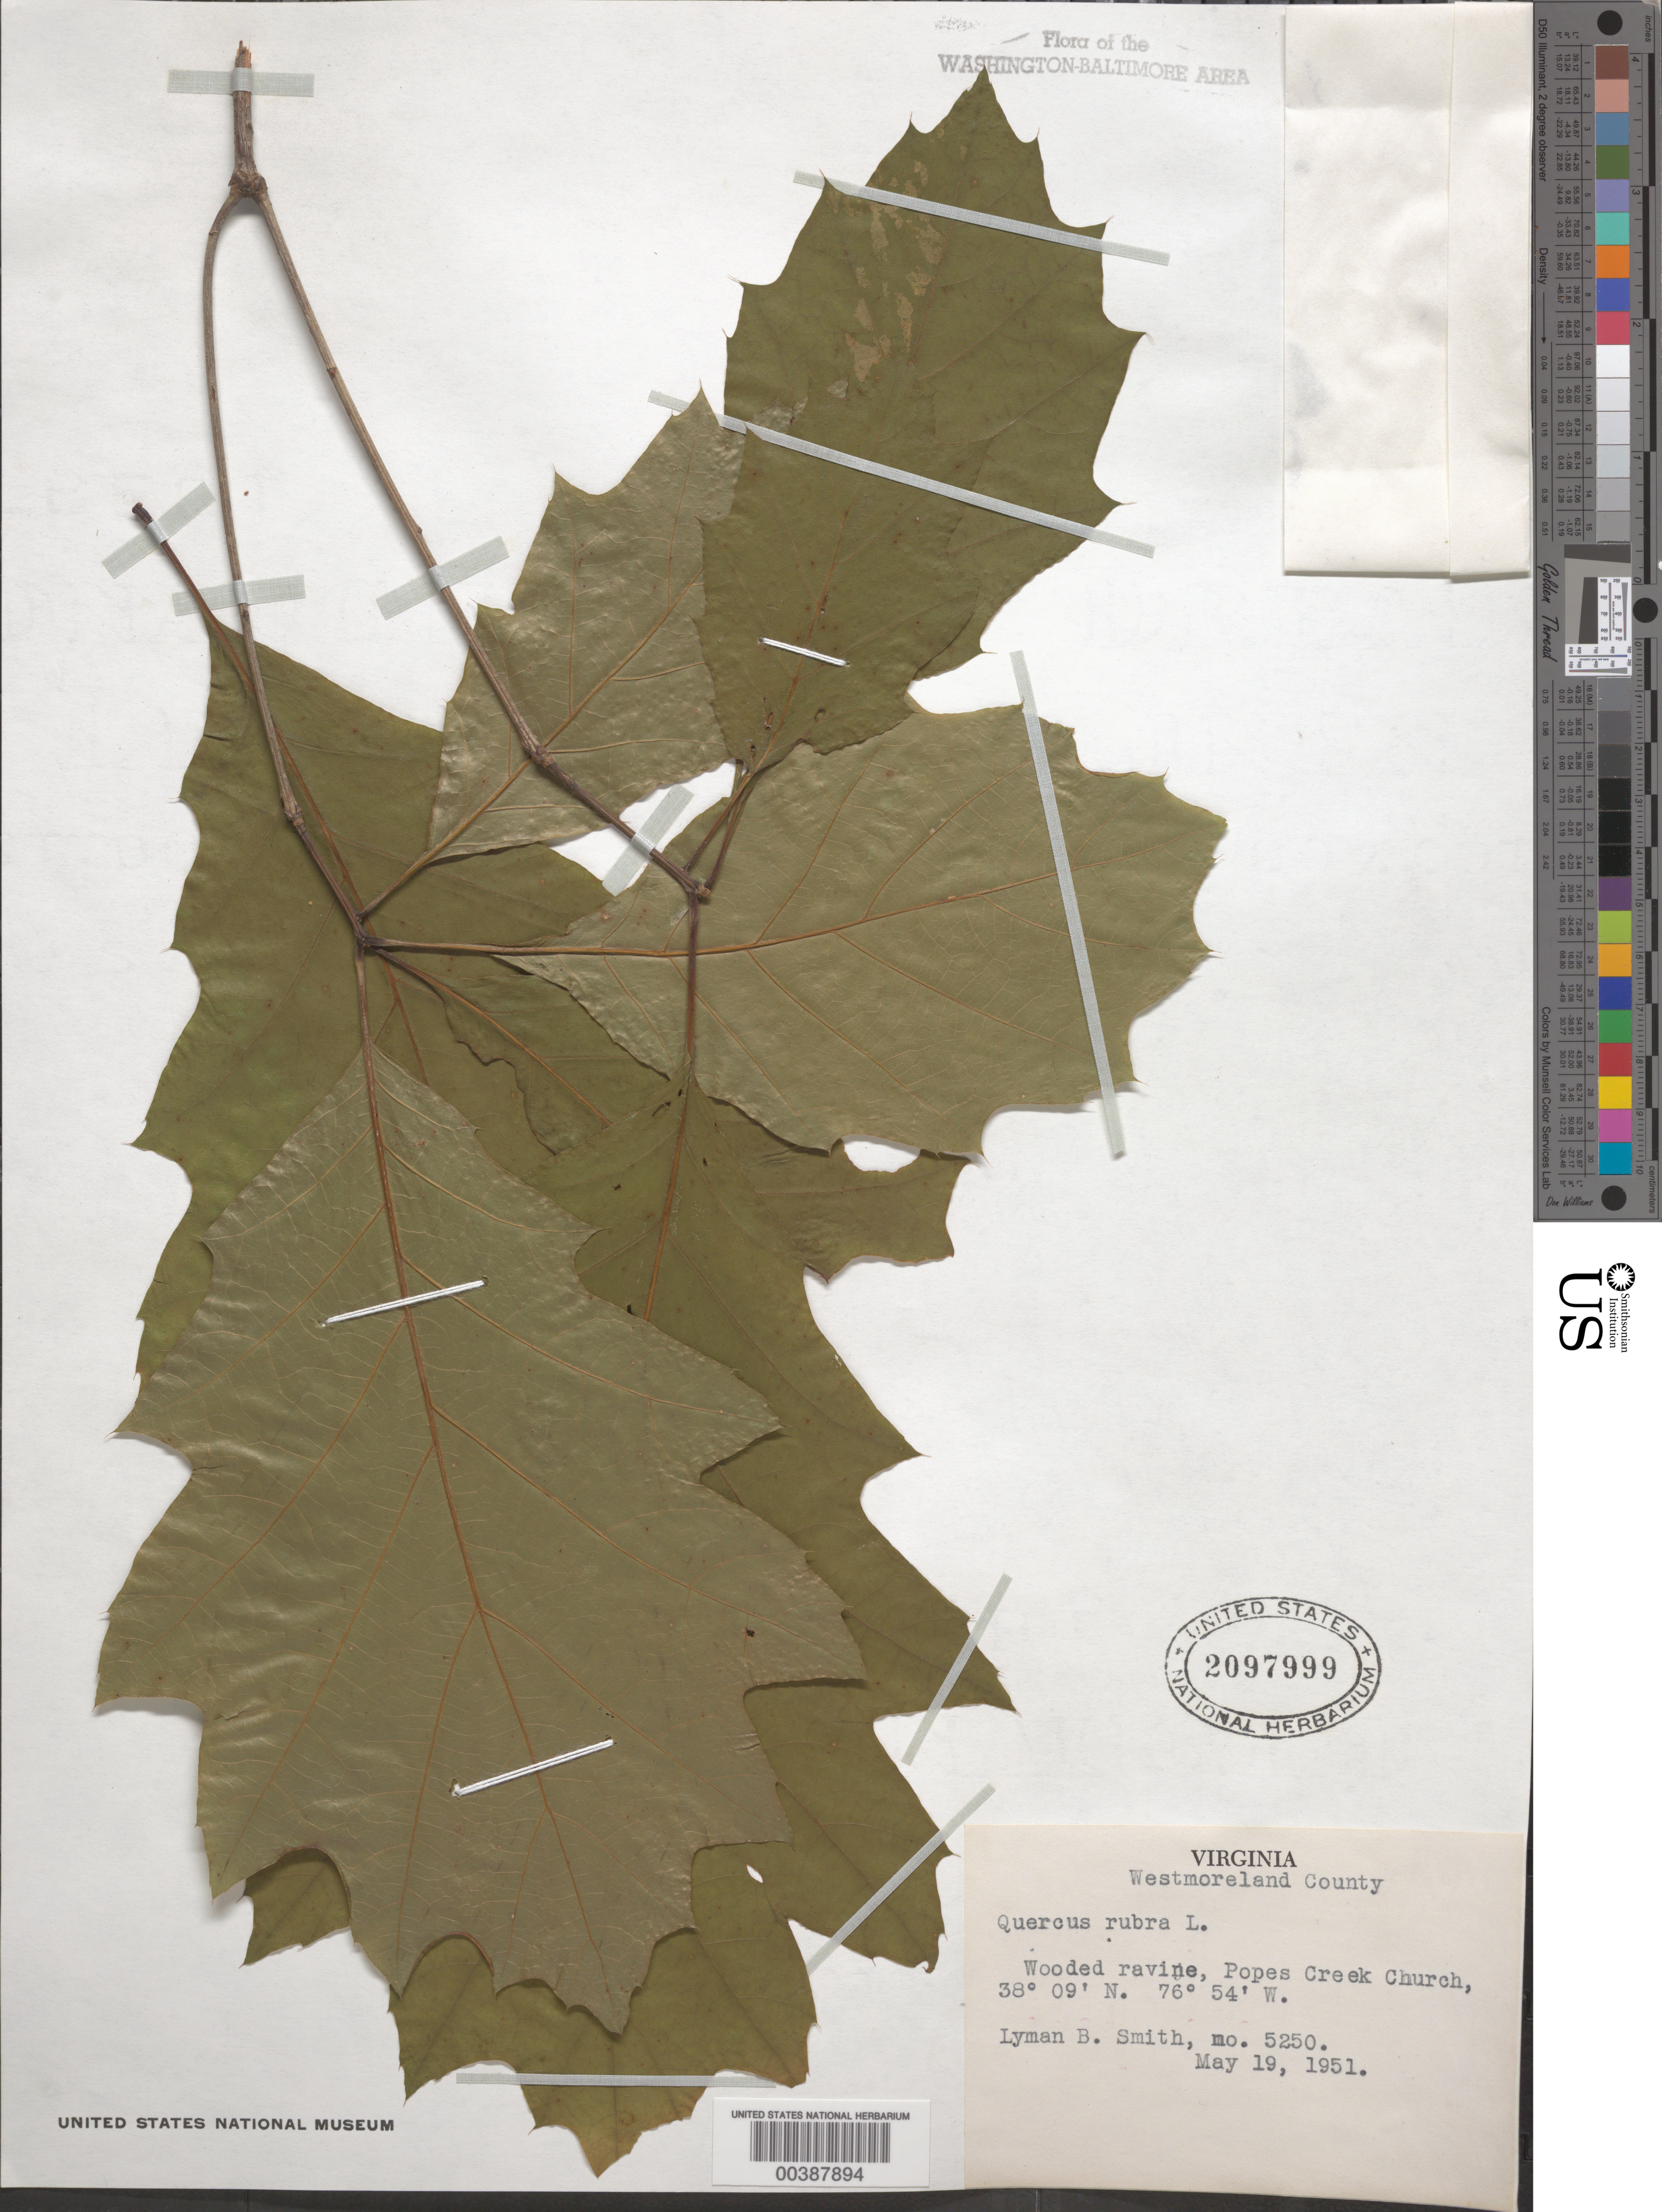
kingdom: Plantae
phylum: Tracheophyta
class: Magnoliopsida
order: Fagales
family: Fagaceae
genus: Quercus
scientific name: Quercus rubra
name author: L.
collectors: L. Smith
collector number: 5250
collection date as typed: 19 May 1951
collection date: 1951-05-19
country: United States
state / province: Virginia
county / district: Westmoreland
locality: Popes Creek Church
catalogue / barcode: US 2097999